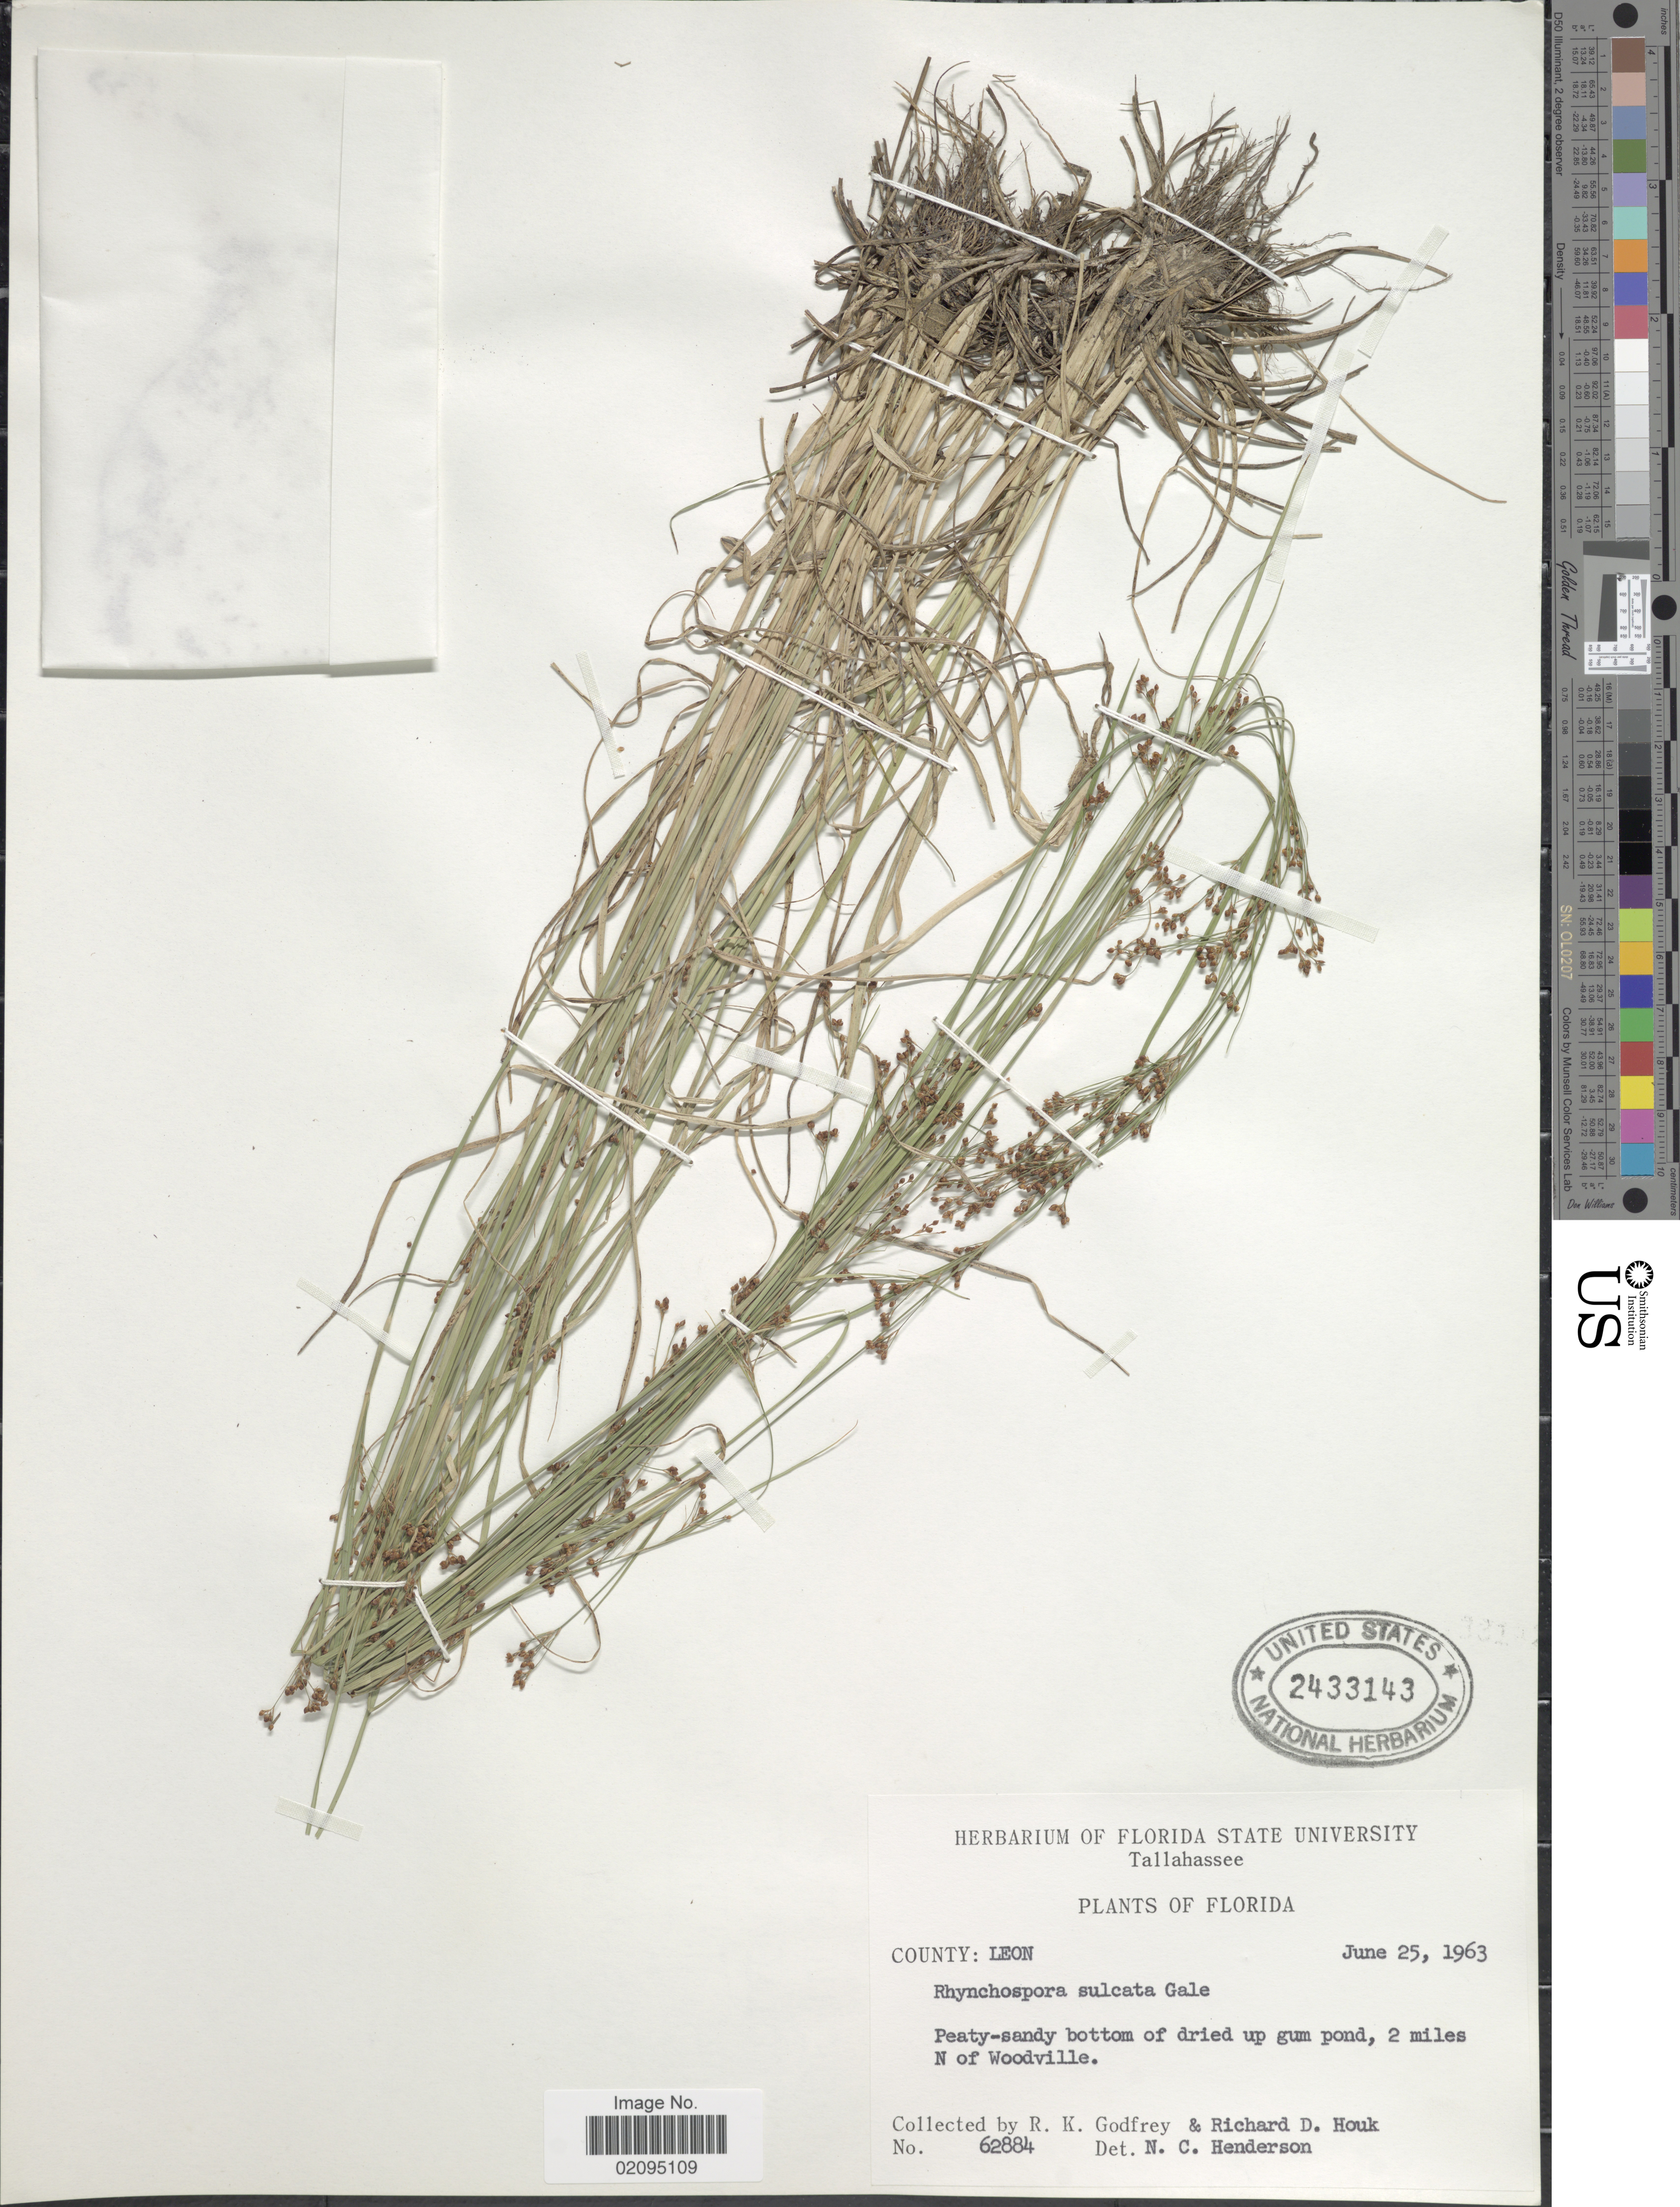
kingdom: Plantae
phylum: Tracheophyta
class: Liliopsida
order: Poales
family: Cyperaceae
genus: Rhynchospora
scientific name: Rhynchospora sulcata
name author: Gale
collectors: R. K. Godfrey & R. Houk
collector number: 62884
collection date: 1963-06-25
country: United States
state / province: Florida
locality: County: Leon. 2 miles N of Woodville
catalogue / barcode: US 2433143